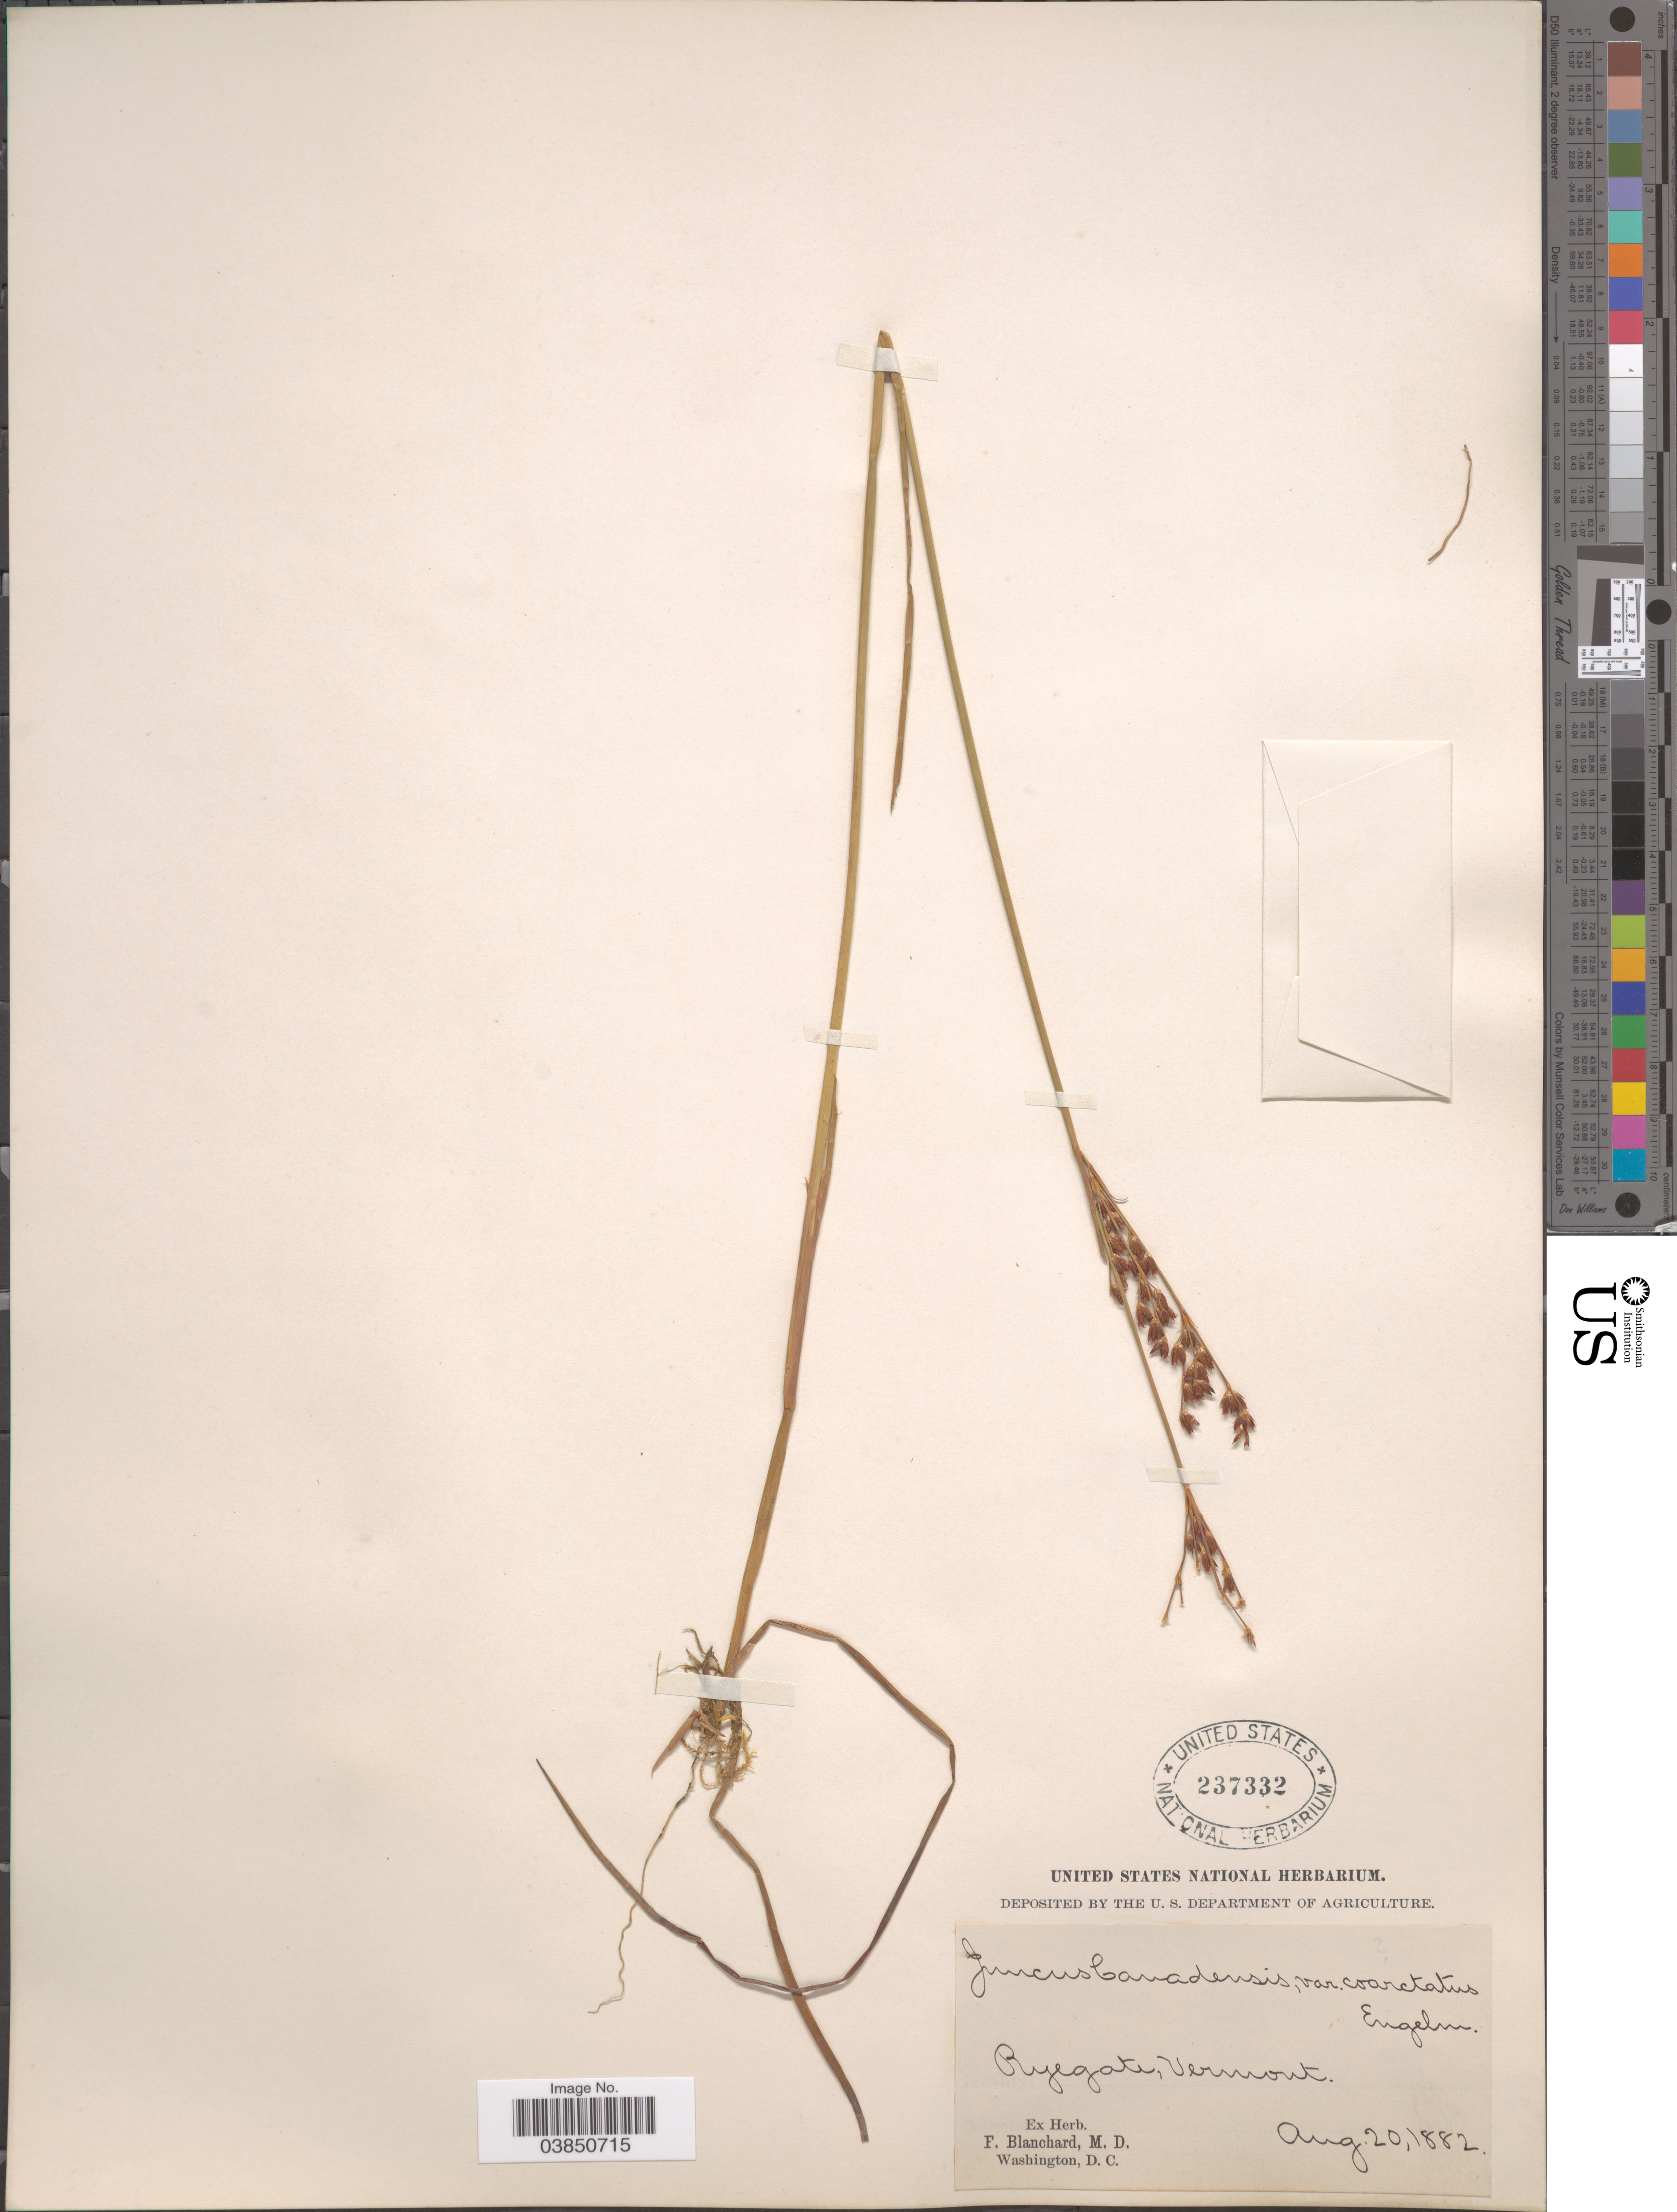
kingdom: Plantae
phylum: Tracheophyta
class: Liliopsida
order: Poales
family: Juncaceae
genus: Juncus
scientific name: Juncus brevicaudatus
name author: (Engelm.) Fernald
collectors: ex herb. F. Blanchard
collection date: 1882-08-20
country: United States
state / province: Vermont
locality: Ryegate.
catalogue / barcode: US 237332